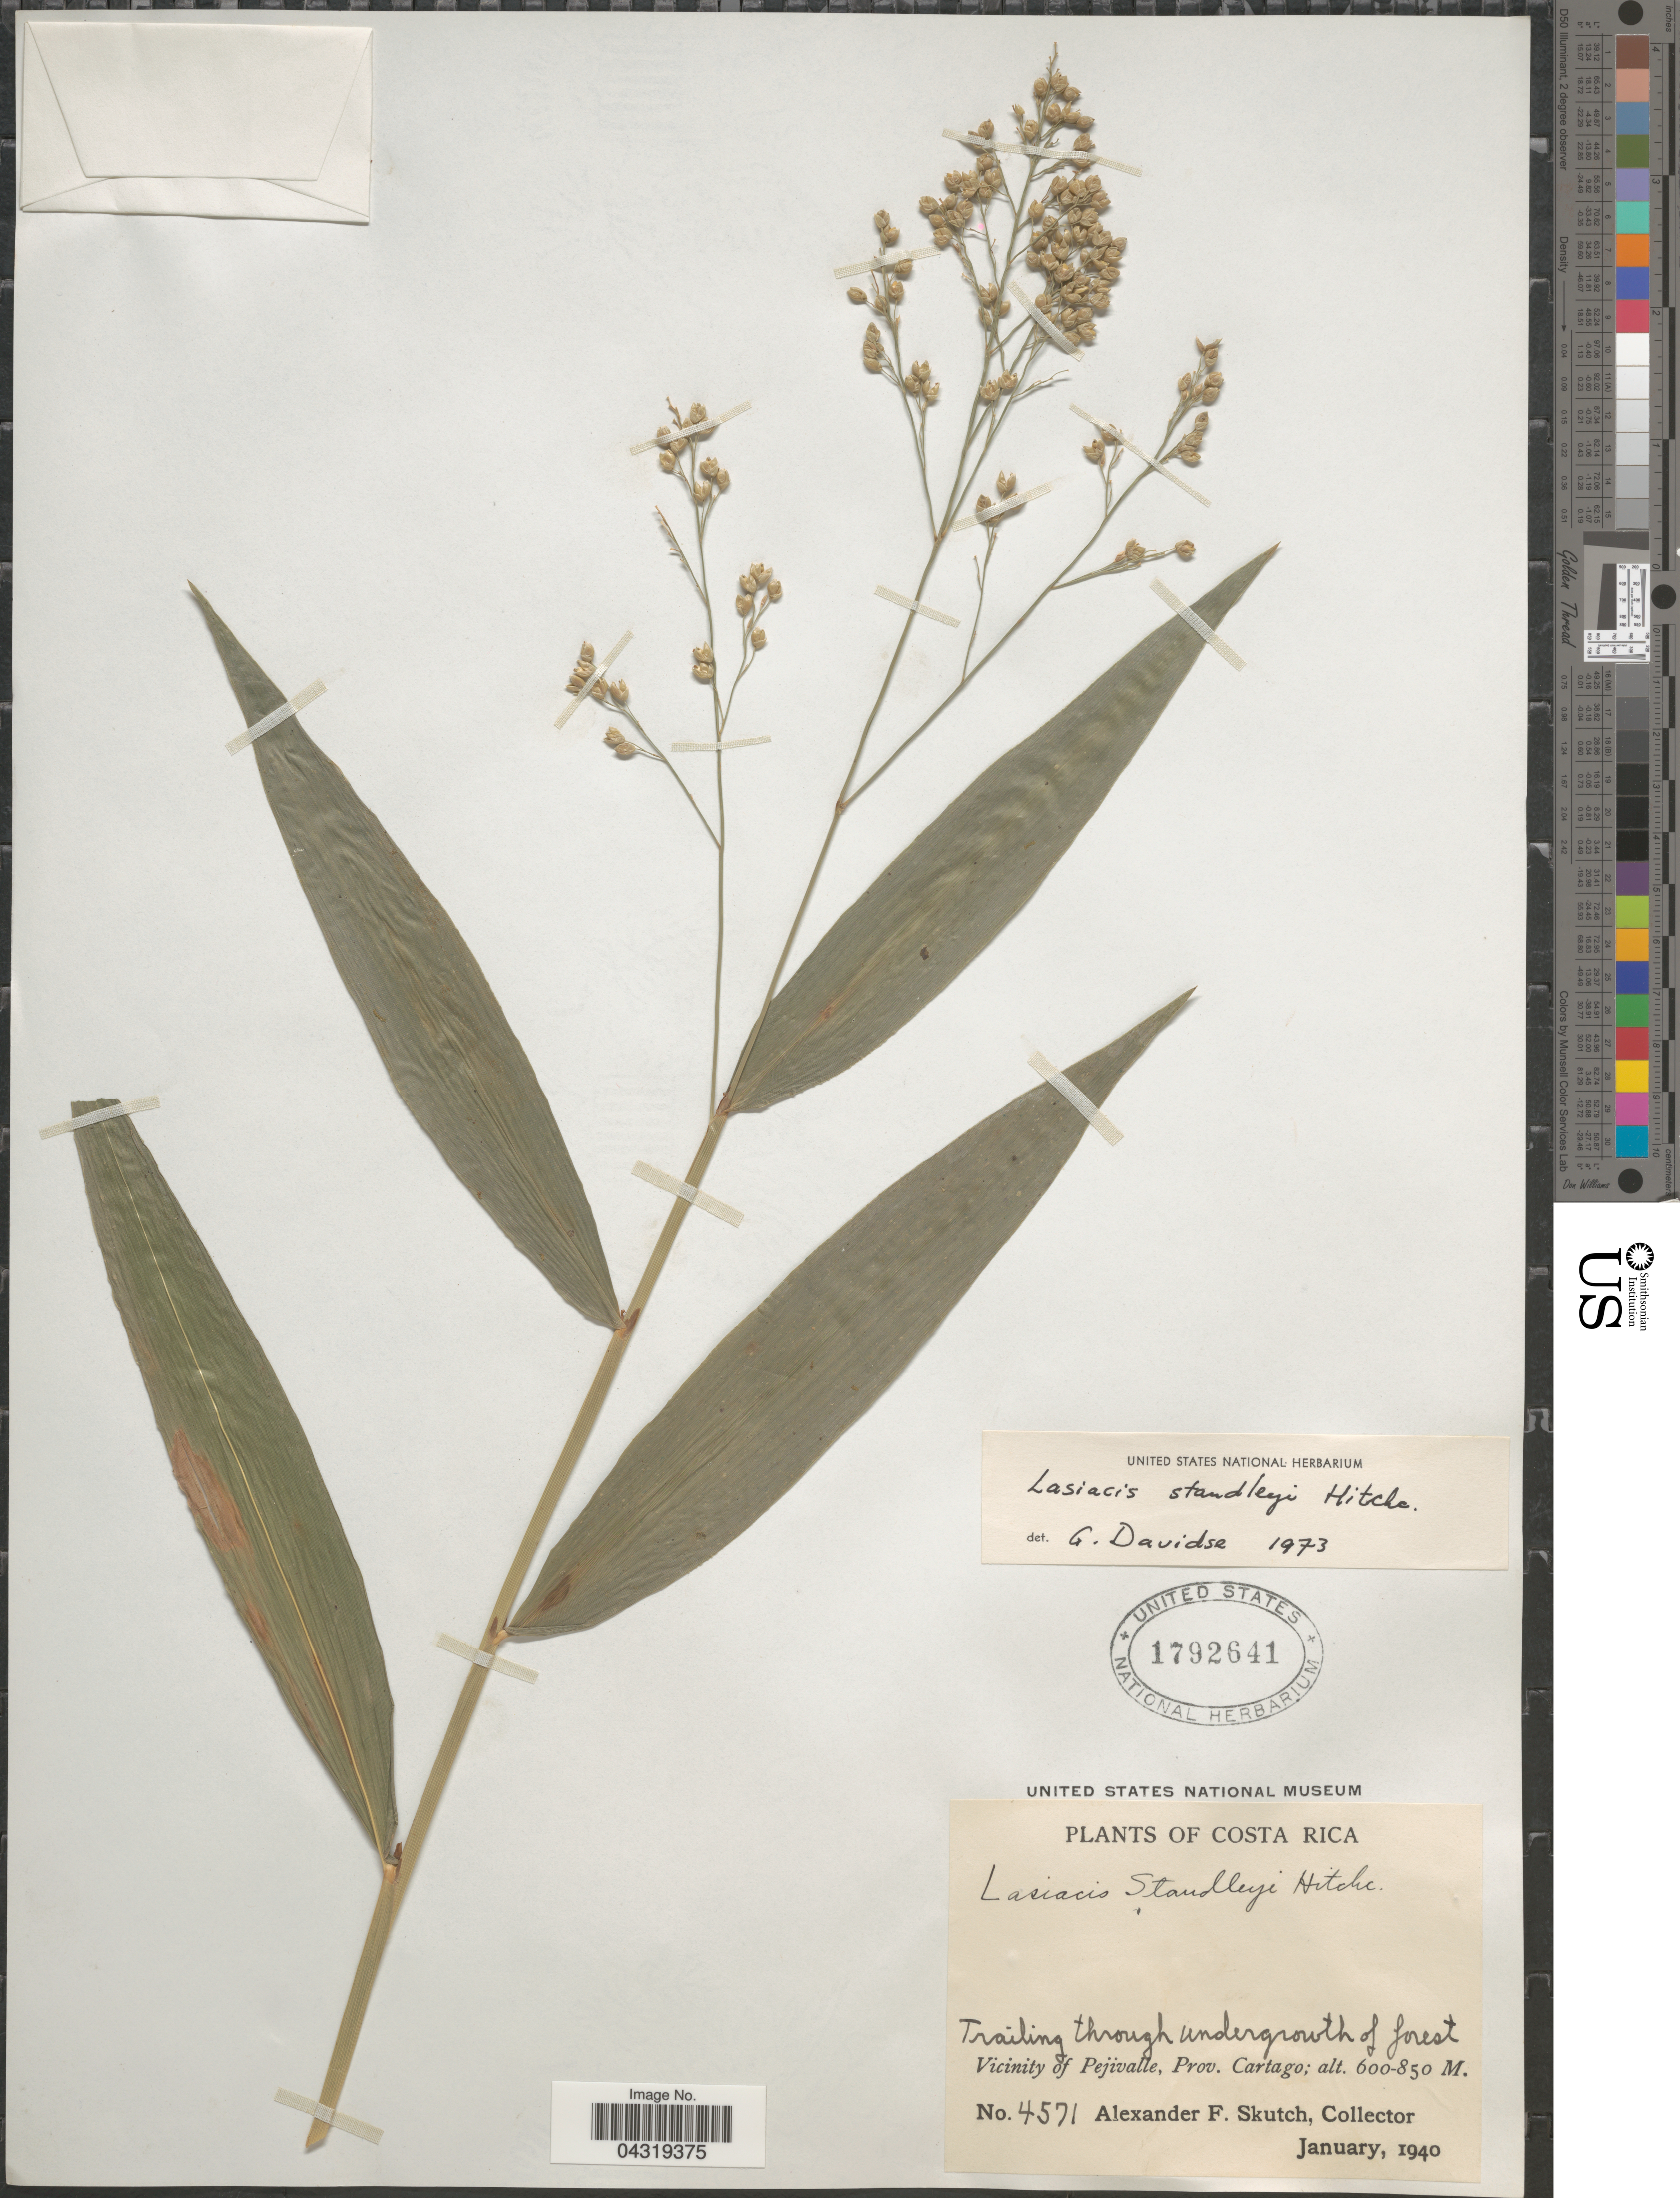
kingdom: Plantae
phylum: Tracheophyta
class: Liliopsida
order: Poales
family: Poaceae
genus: Lasiacis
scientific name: Lasiacis standleyi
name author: Hitchc.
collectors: A. F. Skutch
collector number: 4571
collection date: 1940-01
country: Costa Rica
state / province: Cartago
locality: Trailing through undergrowth of forest. Vicinity of Pejivalle, Prov. Cartago.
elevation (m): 600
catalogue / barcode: US 1792641